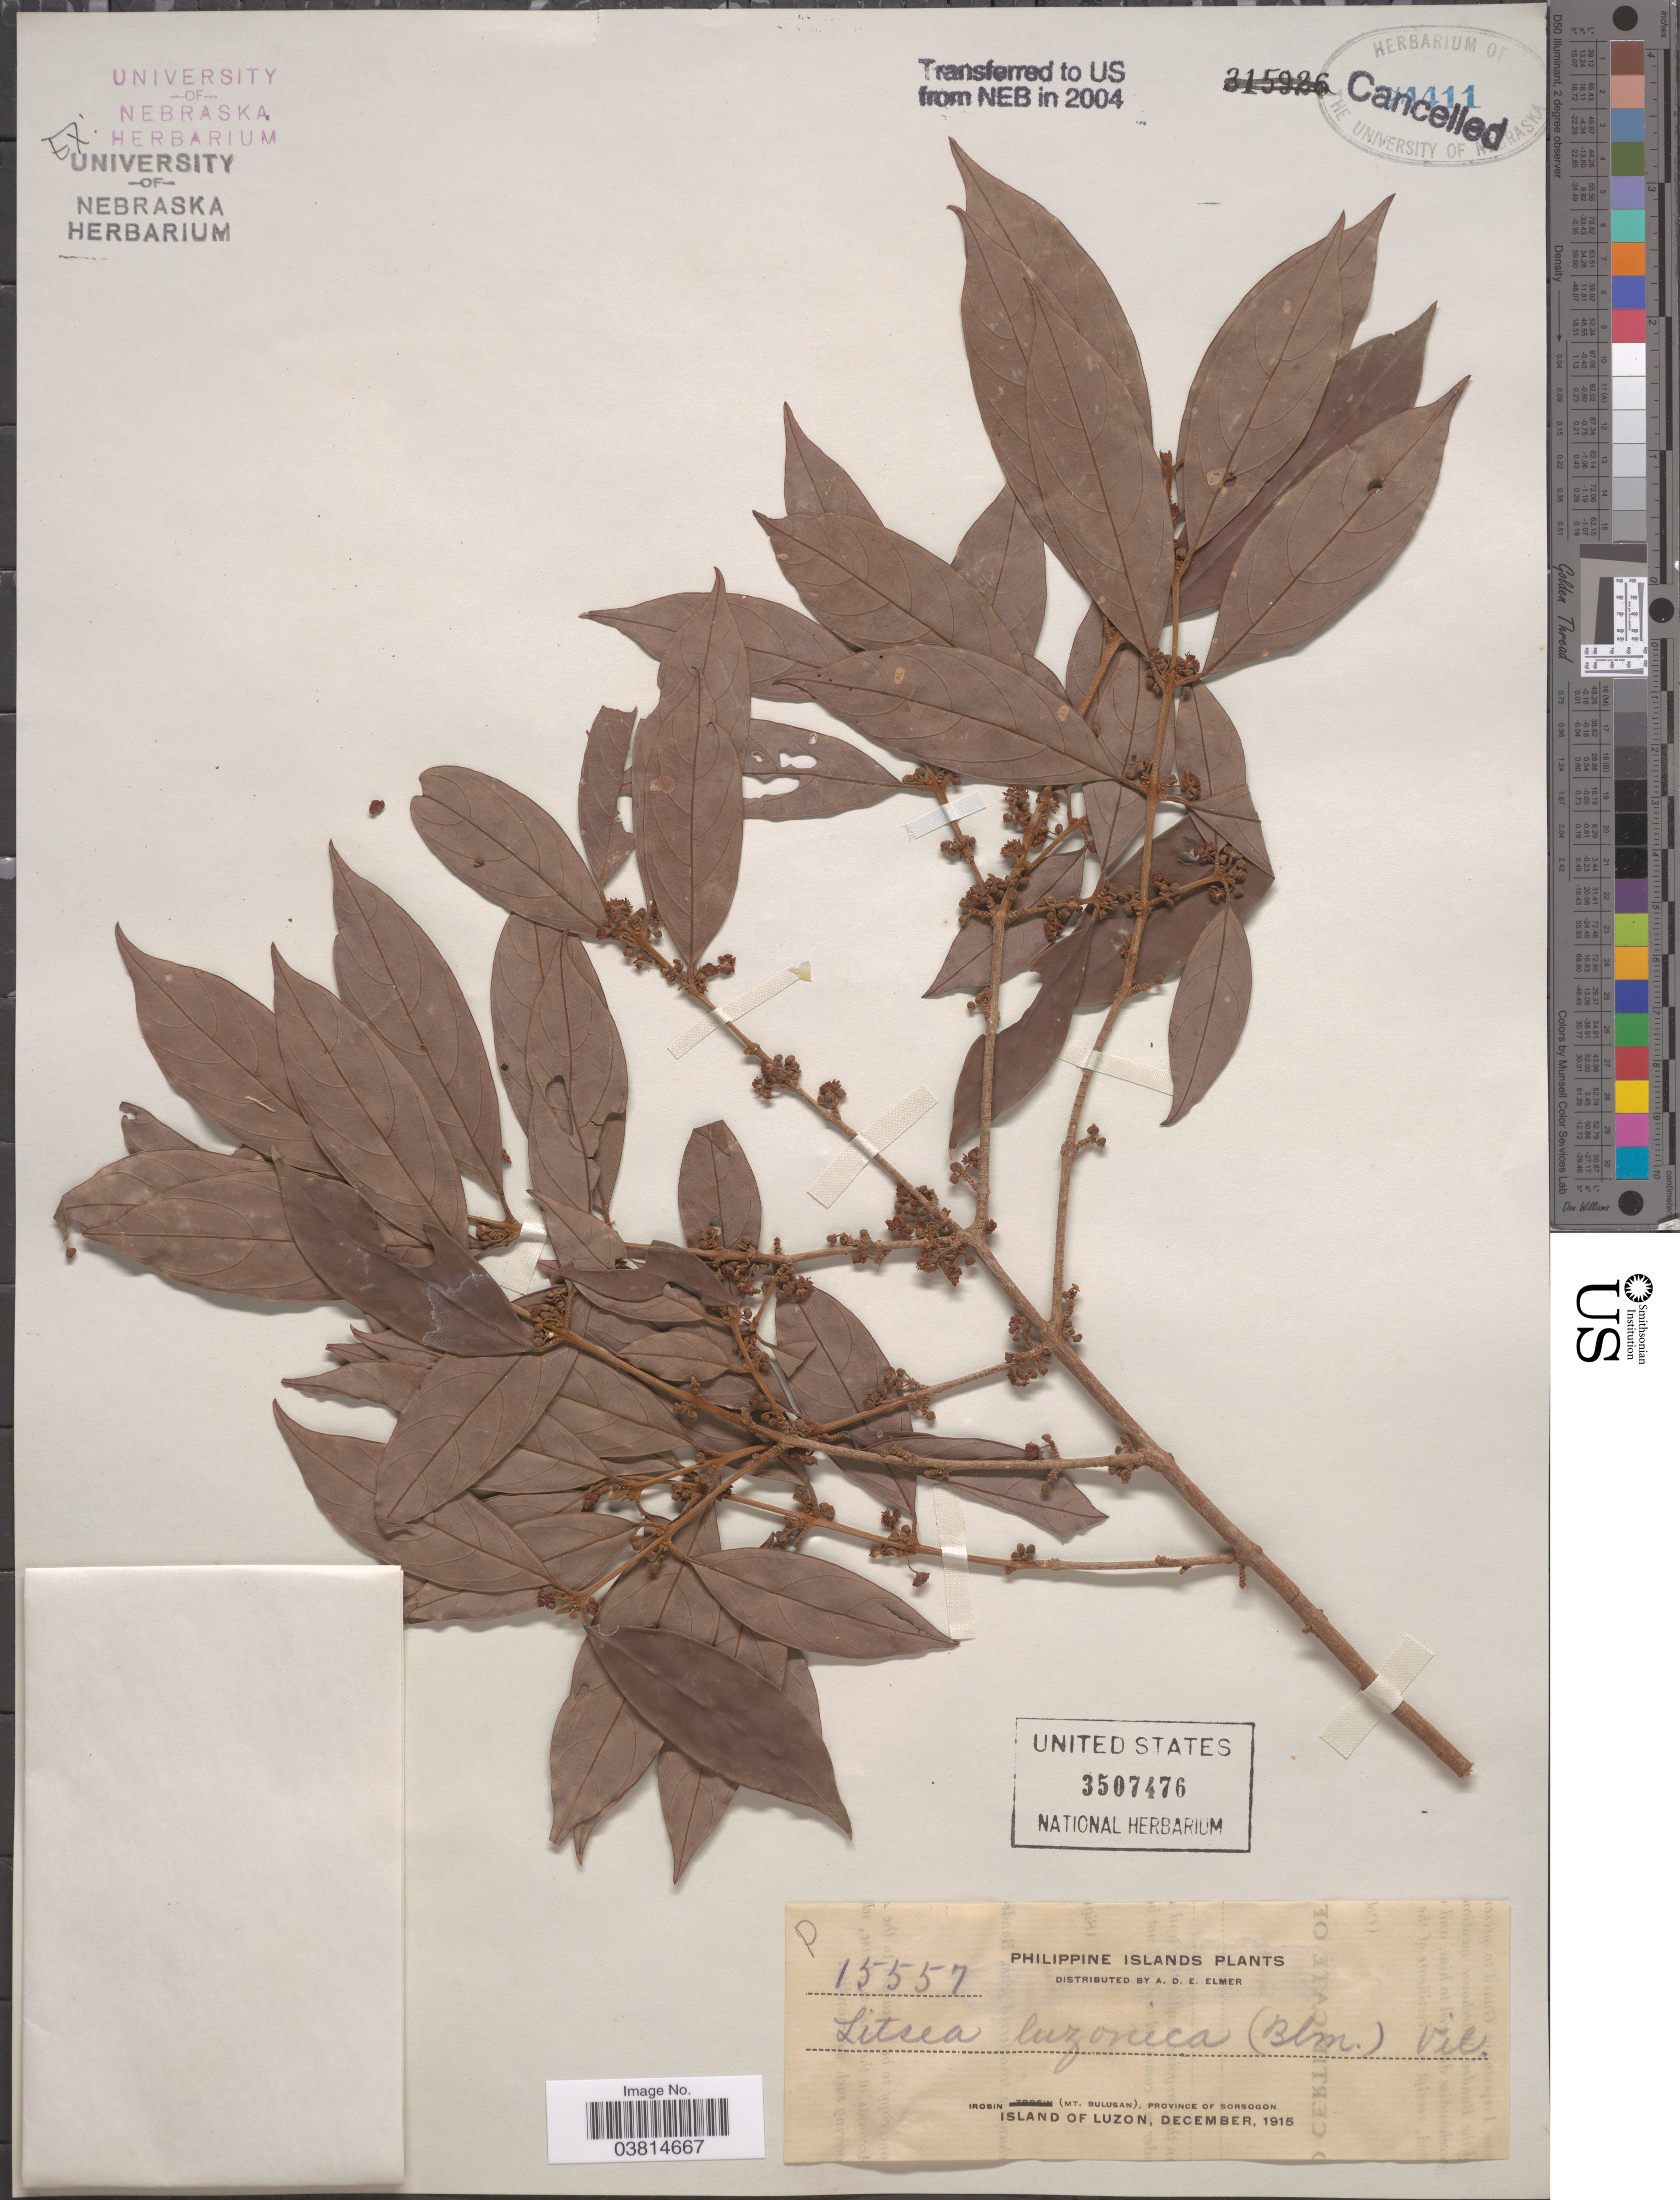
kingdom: Plantae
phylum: Tracheophyta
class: Magnoliopsida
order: Laurales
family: Lauraceae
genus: Litsea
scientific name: Litsea micrantha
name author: Merr.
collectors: A. D. E. Elmer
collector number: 15557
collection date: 1915-12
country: Philippines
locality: Irosin (Mt. Bulusan), Province of Sorsogon. Island of Luzon.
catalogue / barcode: US 3507476